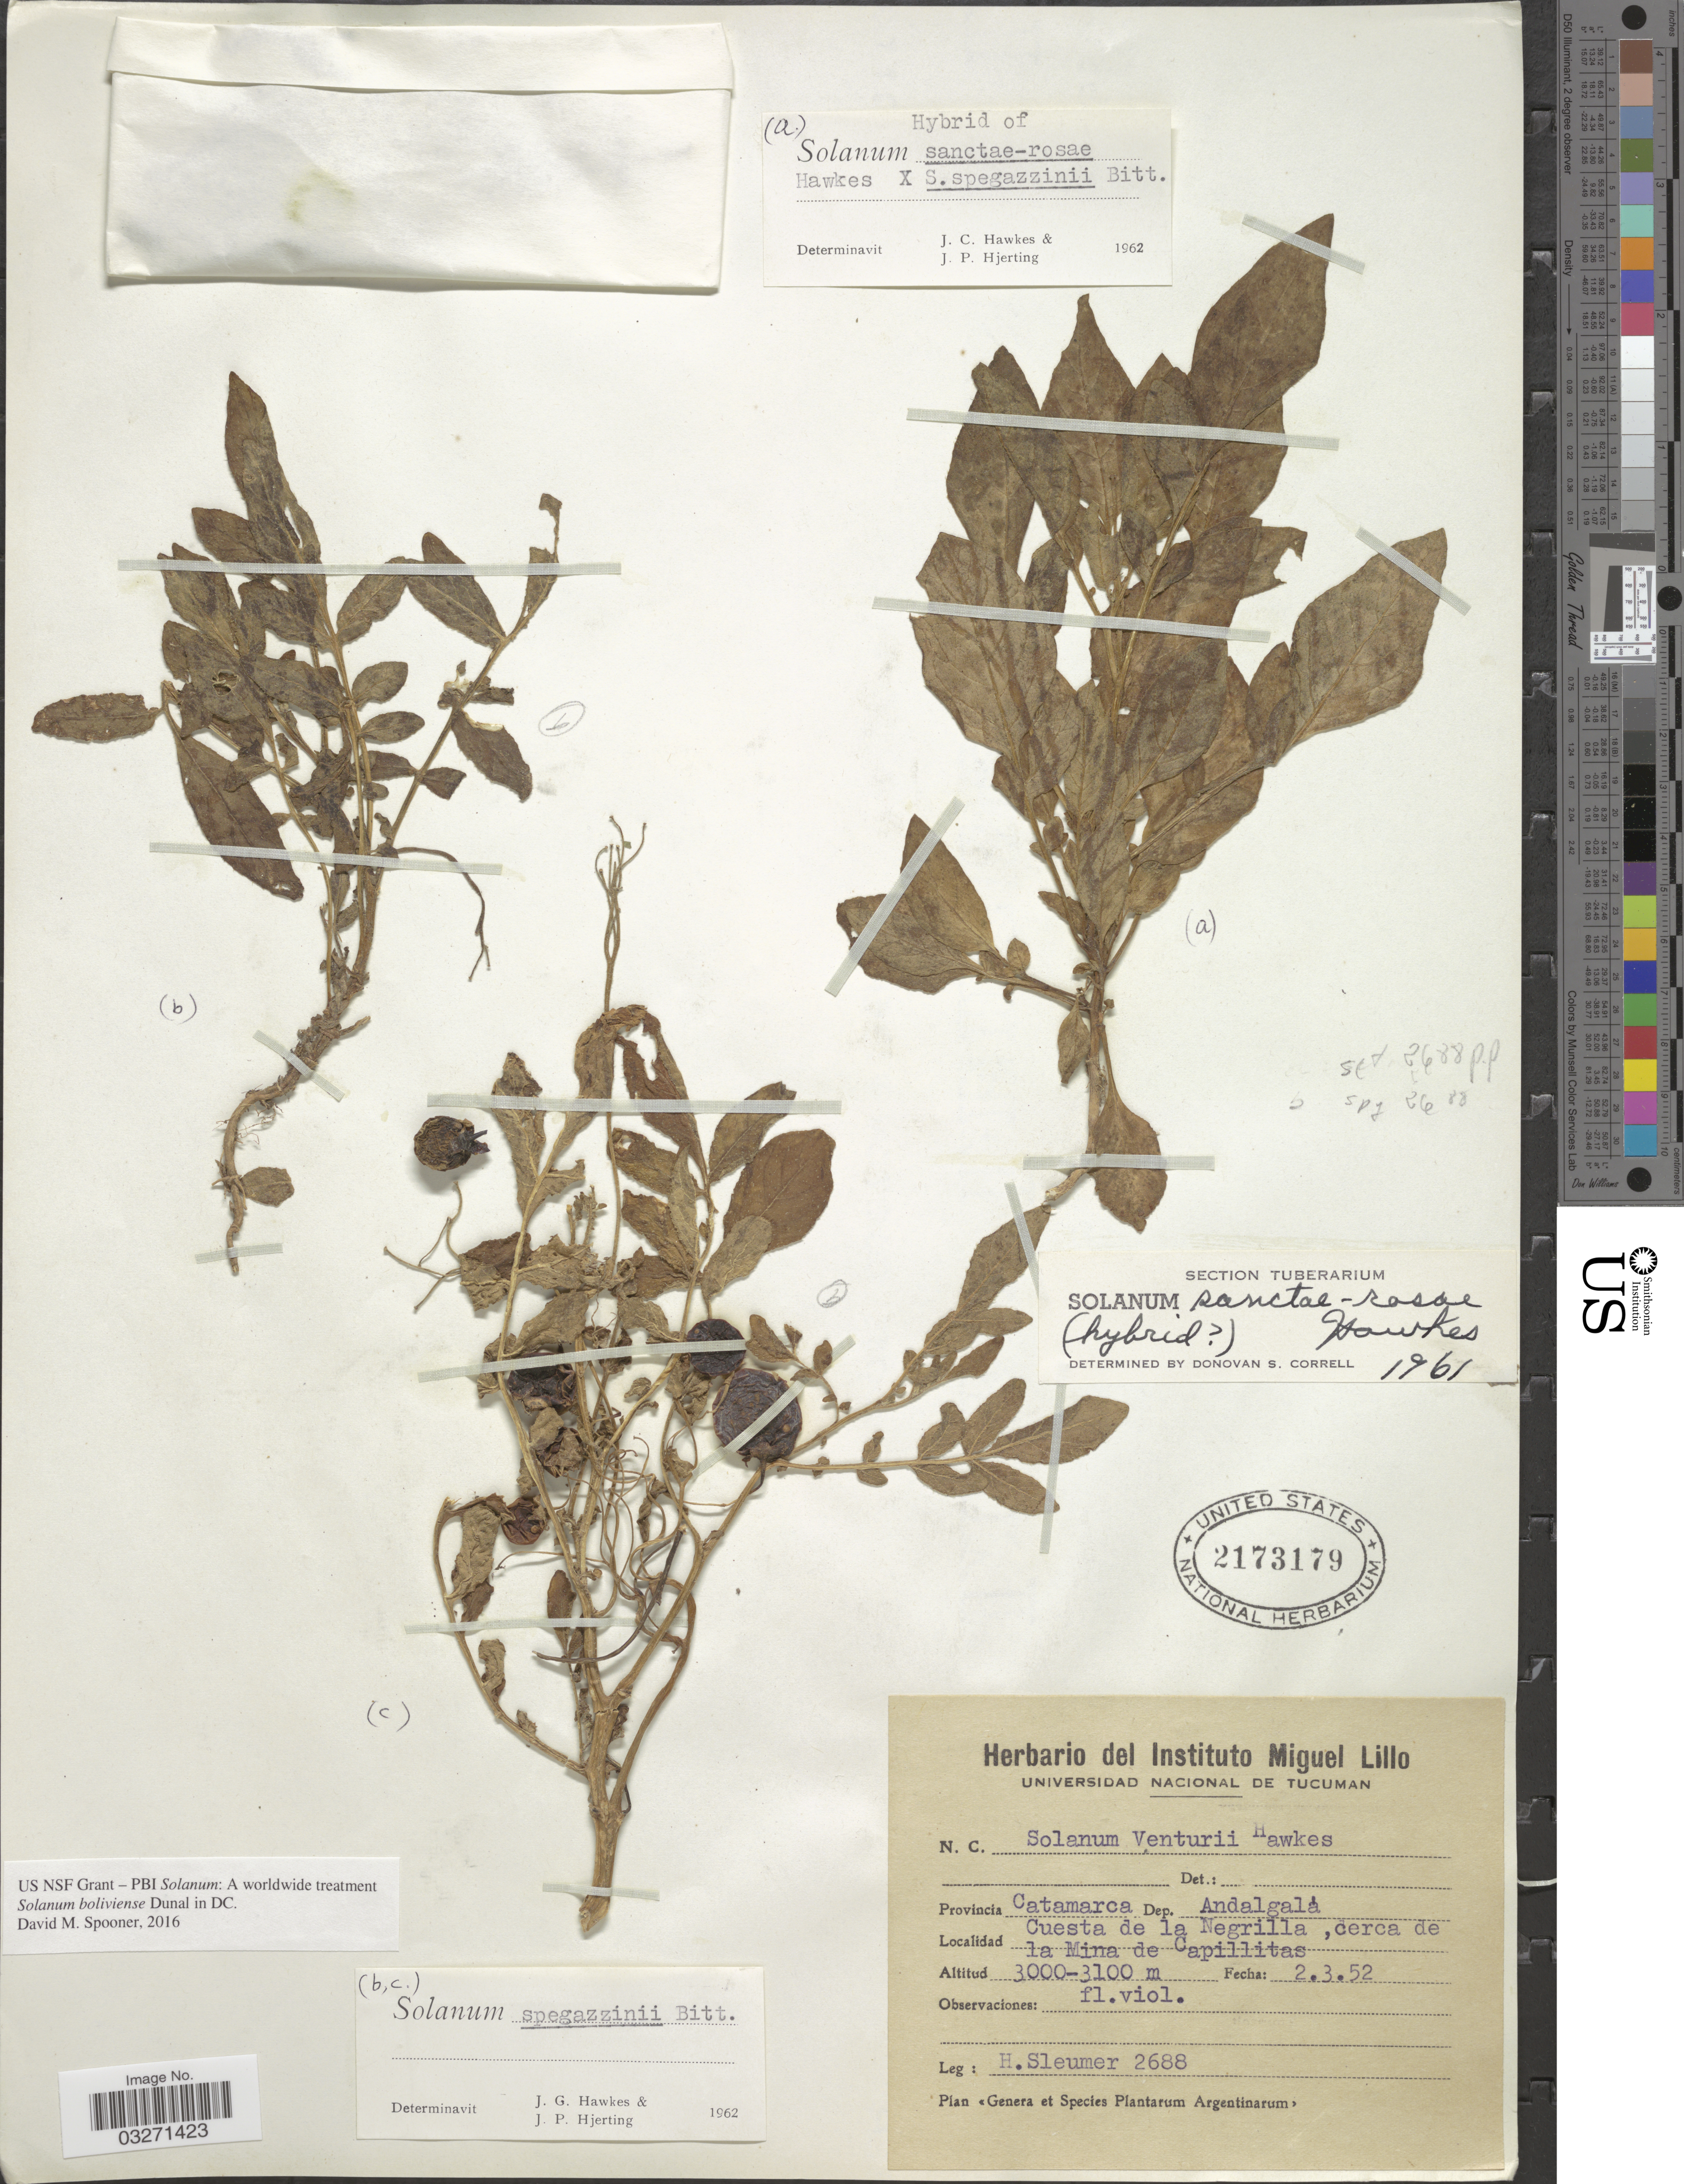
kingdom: Plantae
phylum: Tracheophyta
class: Magnoliopsida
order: Solanales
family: Solanaceae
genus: Solanum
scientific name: Solanum boliviense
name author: Dunal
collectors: H. O. Sleumer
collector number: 2688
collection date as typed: Transcribed d/m/y: 2/3/52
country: Argentina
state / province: Catamarca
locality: Dep. Andalgalá. Cuesta de la Negrilla, cerca de la Mina de Capillitas.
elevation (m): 3000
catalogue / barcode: US 2173179